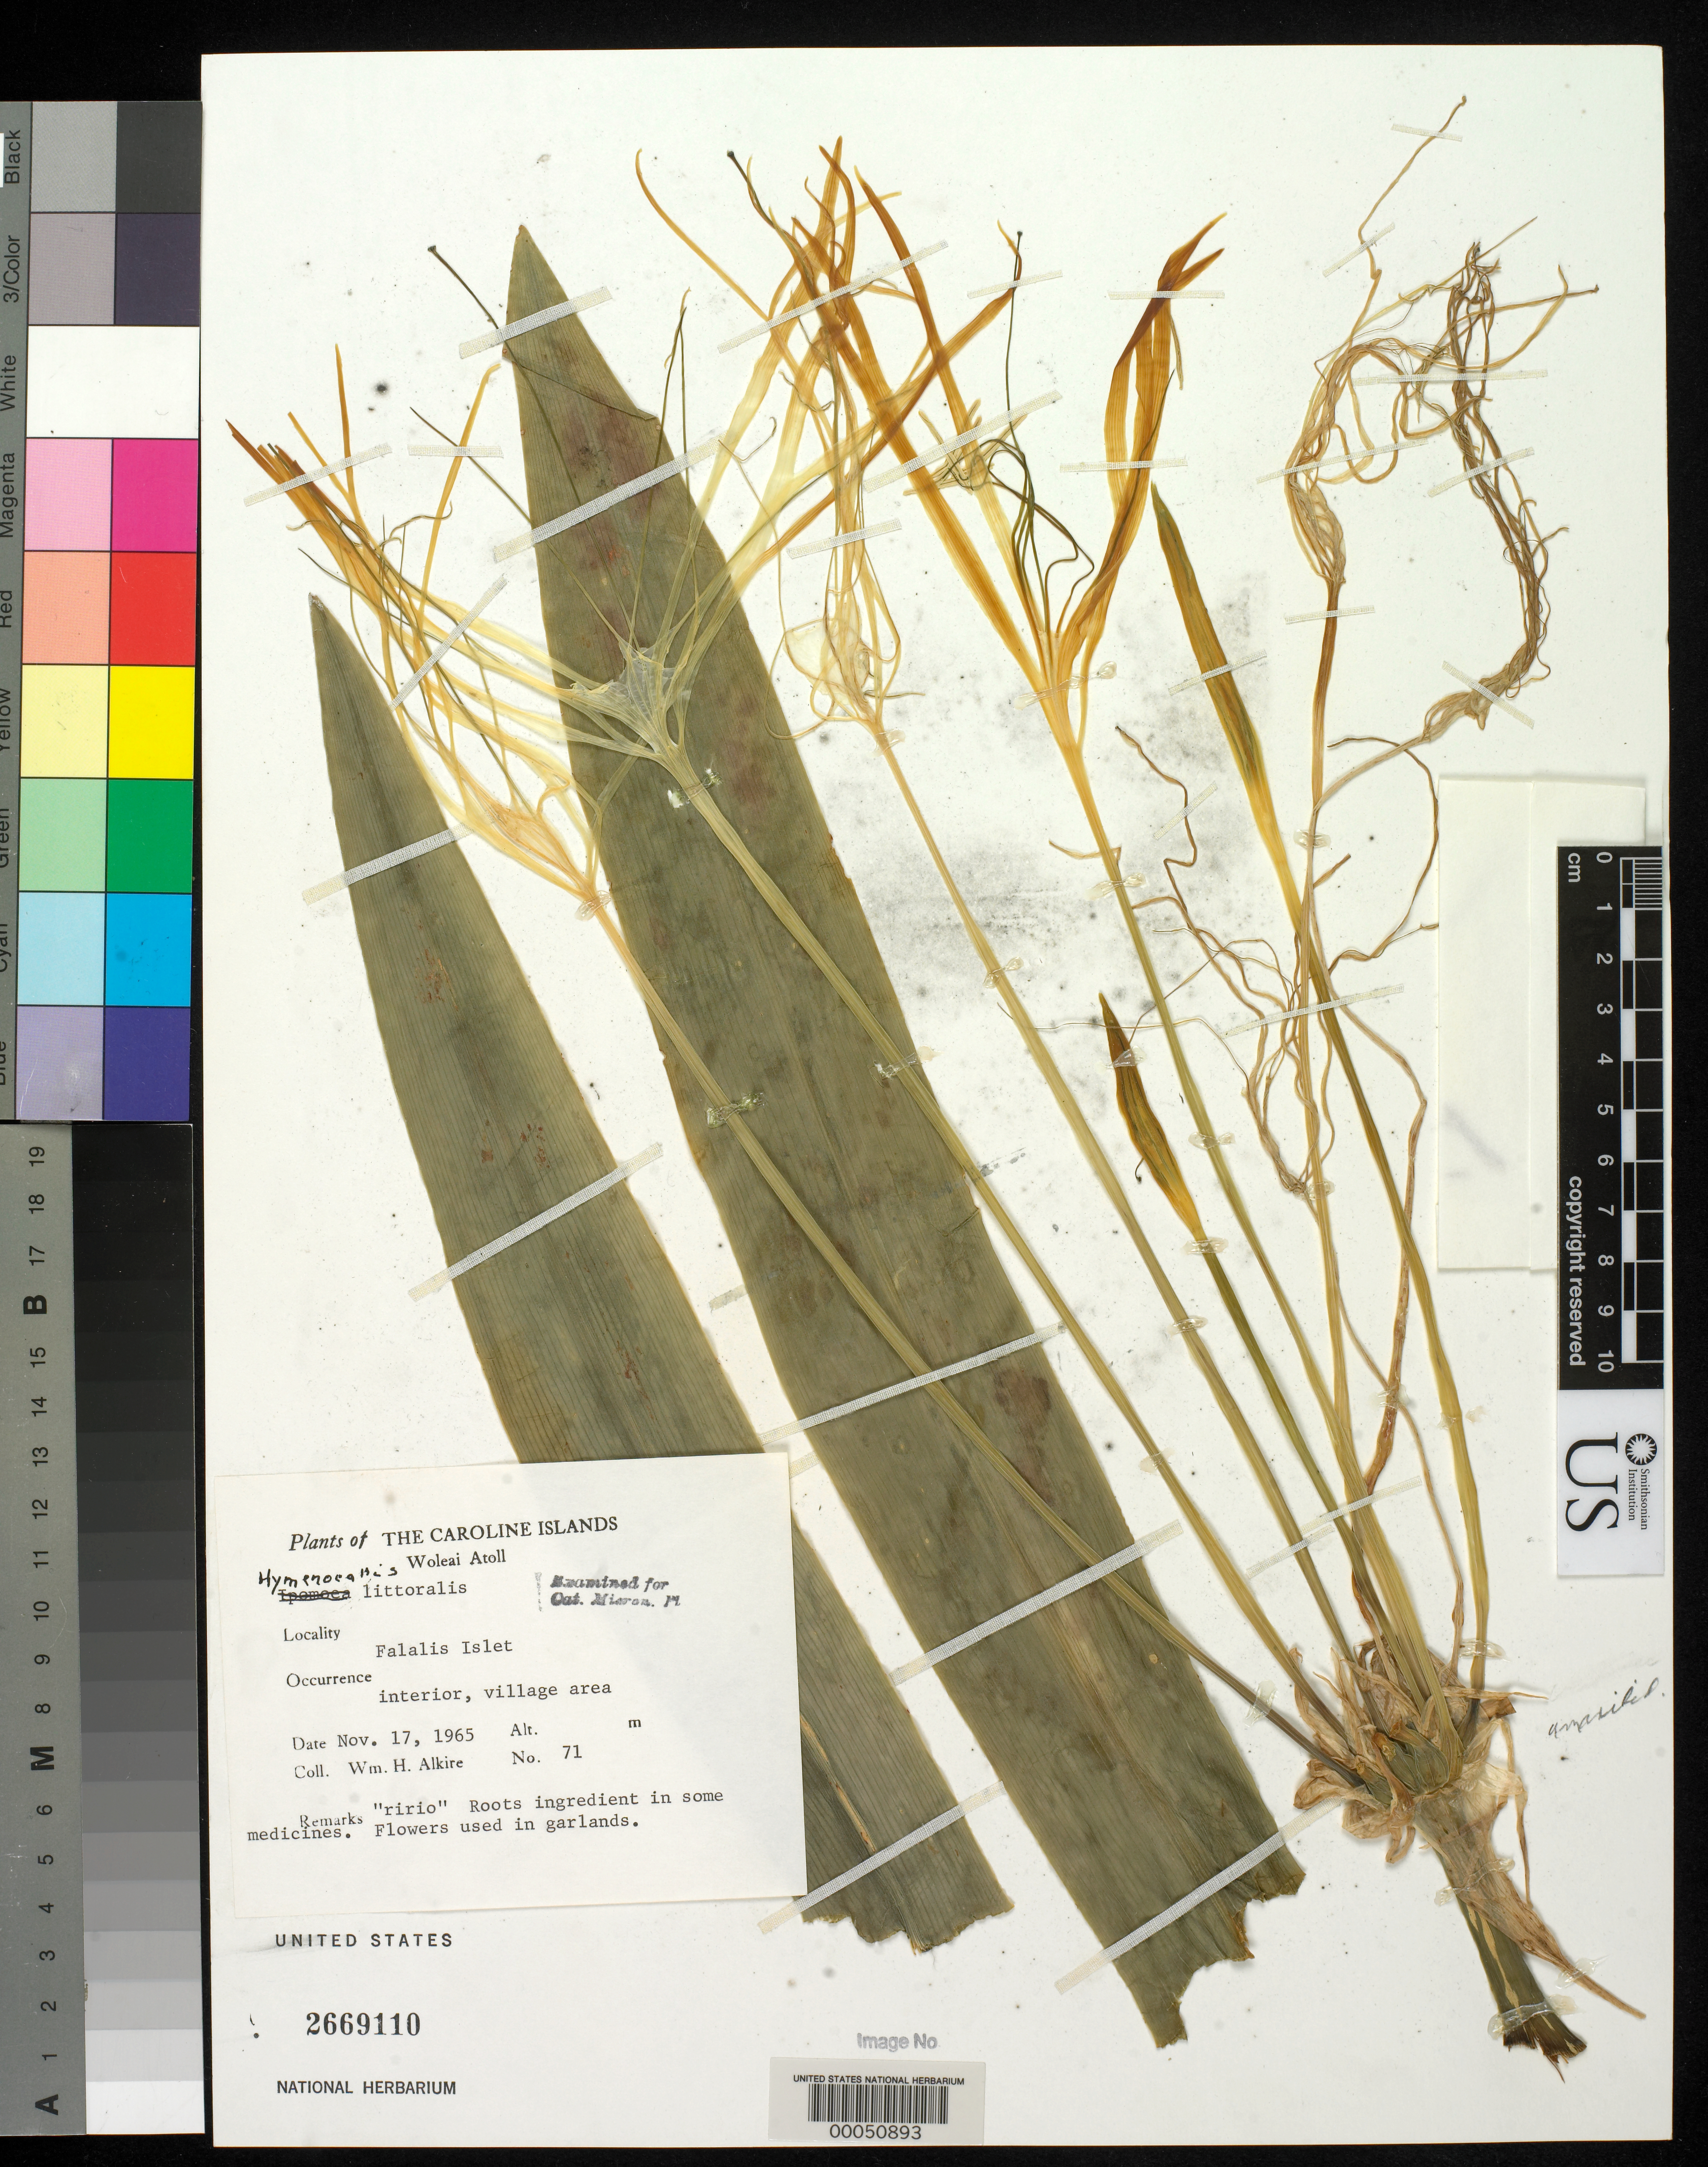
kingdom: Plantae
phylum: Tracheophyta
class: Liliopsida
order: Asparagales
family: Amaryllidaceae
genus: Hymenocallis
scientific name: Hymenocallis littoralis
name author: (Jacq.) Salisb.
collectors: W. Alkire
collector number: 71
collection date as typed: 17 Nov 1965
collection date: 1965-11-17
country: Micronesia, Federated States of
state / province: Yap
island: Woleai Atoll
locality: Falalis islet, interior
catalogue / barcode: US 2669110